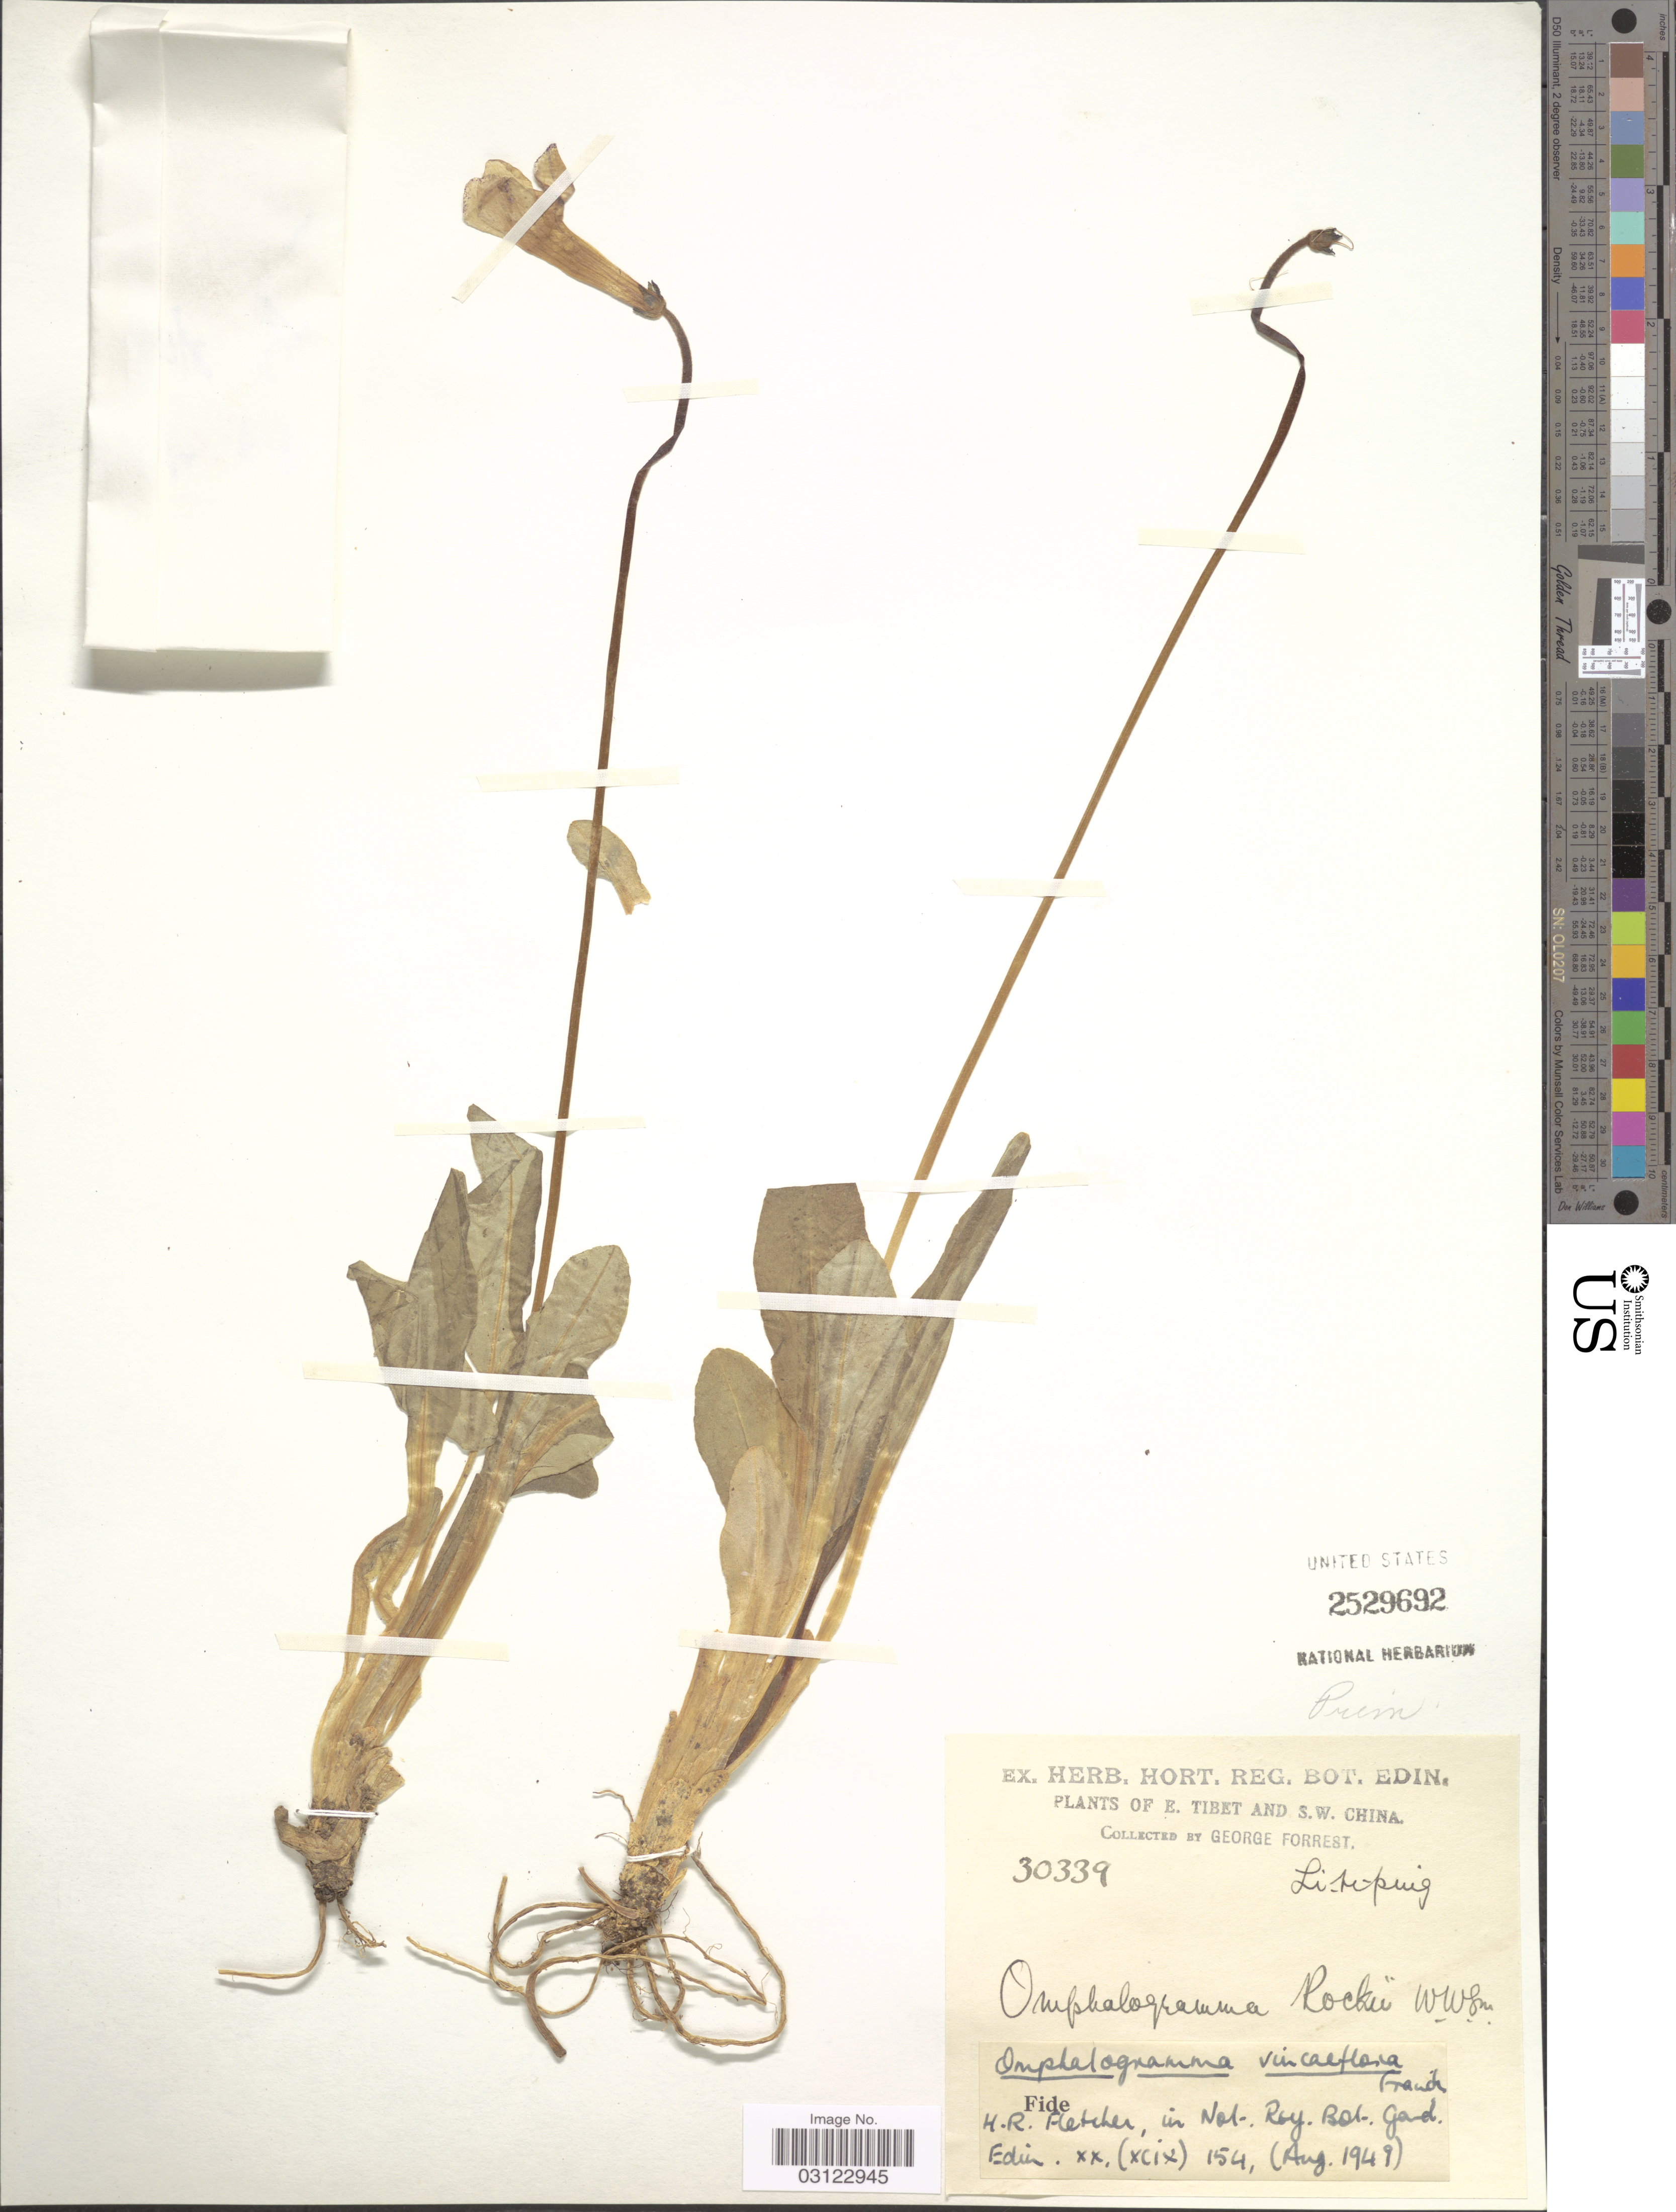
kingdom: Plantae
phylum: Tracheophyta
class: Magnoliopsida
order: Ericales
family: Primulaceae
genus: Omphalogramma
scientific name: Omphalogramma vinciflorum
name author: (Franch.) Franch.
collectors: G. Forrest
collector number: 30339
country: China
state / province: Xizang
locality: E. Tibet and S.W. China. Li-ti-ping.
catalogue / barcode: US 2529692